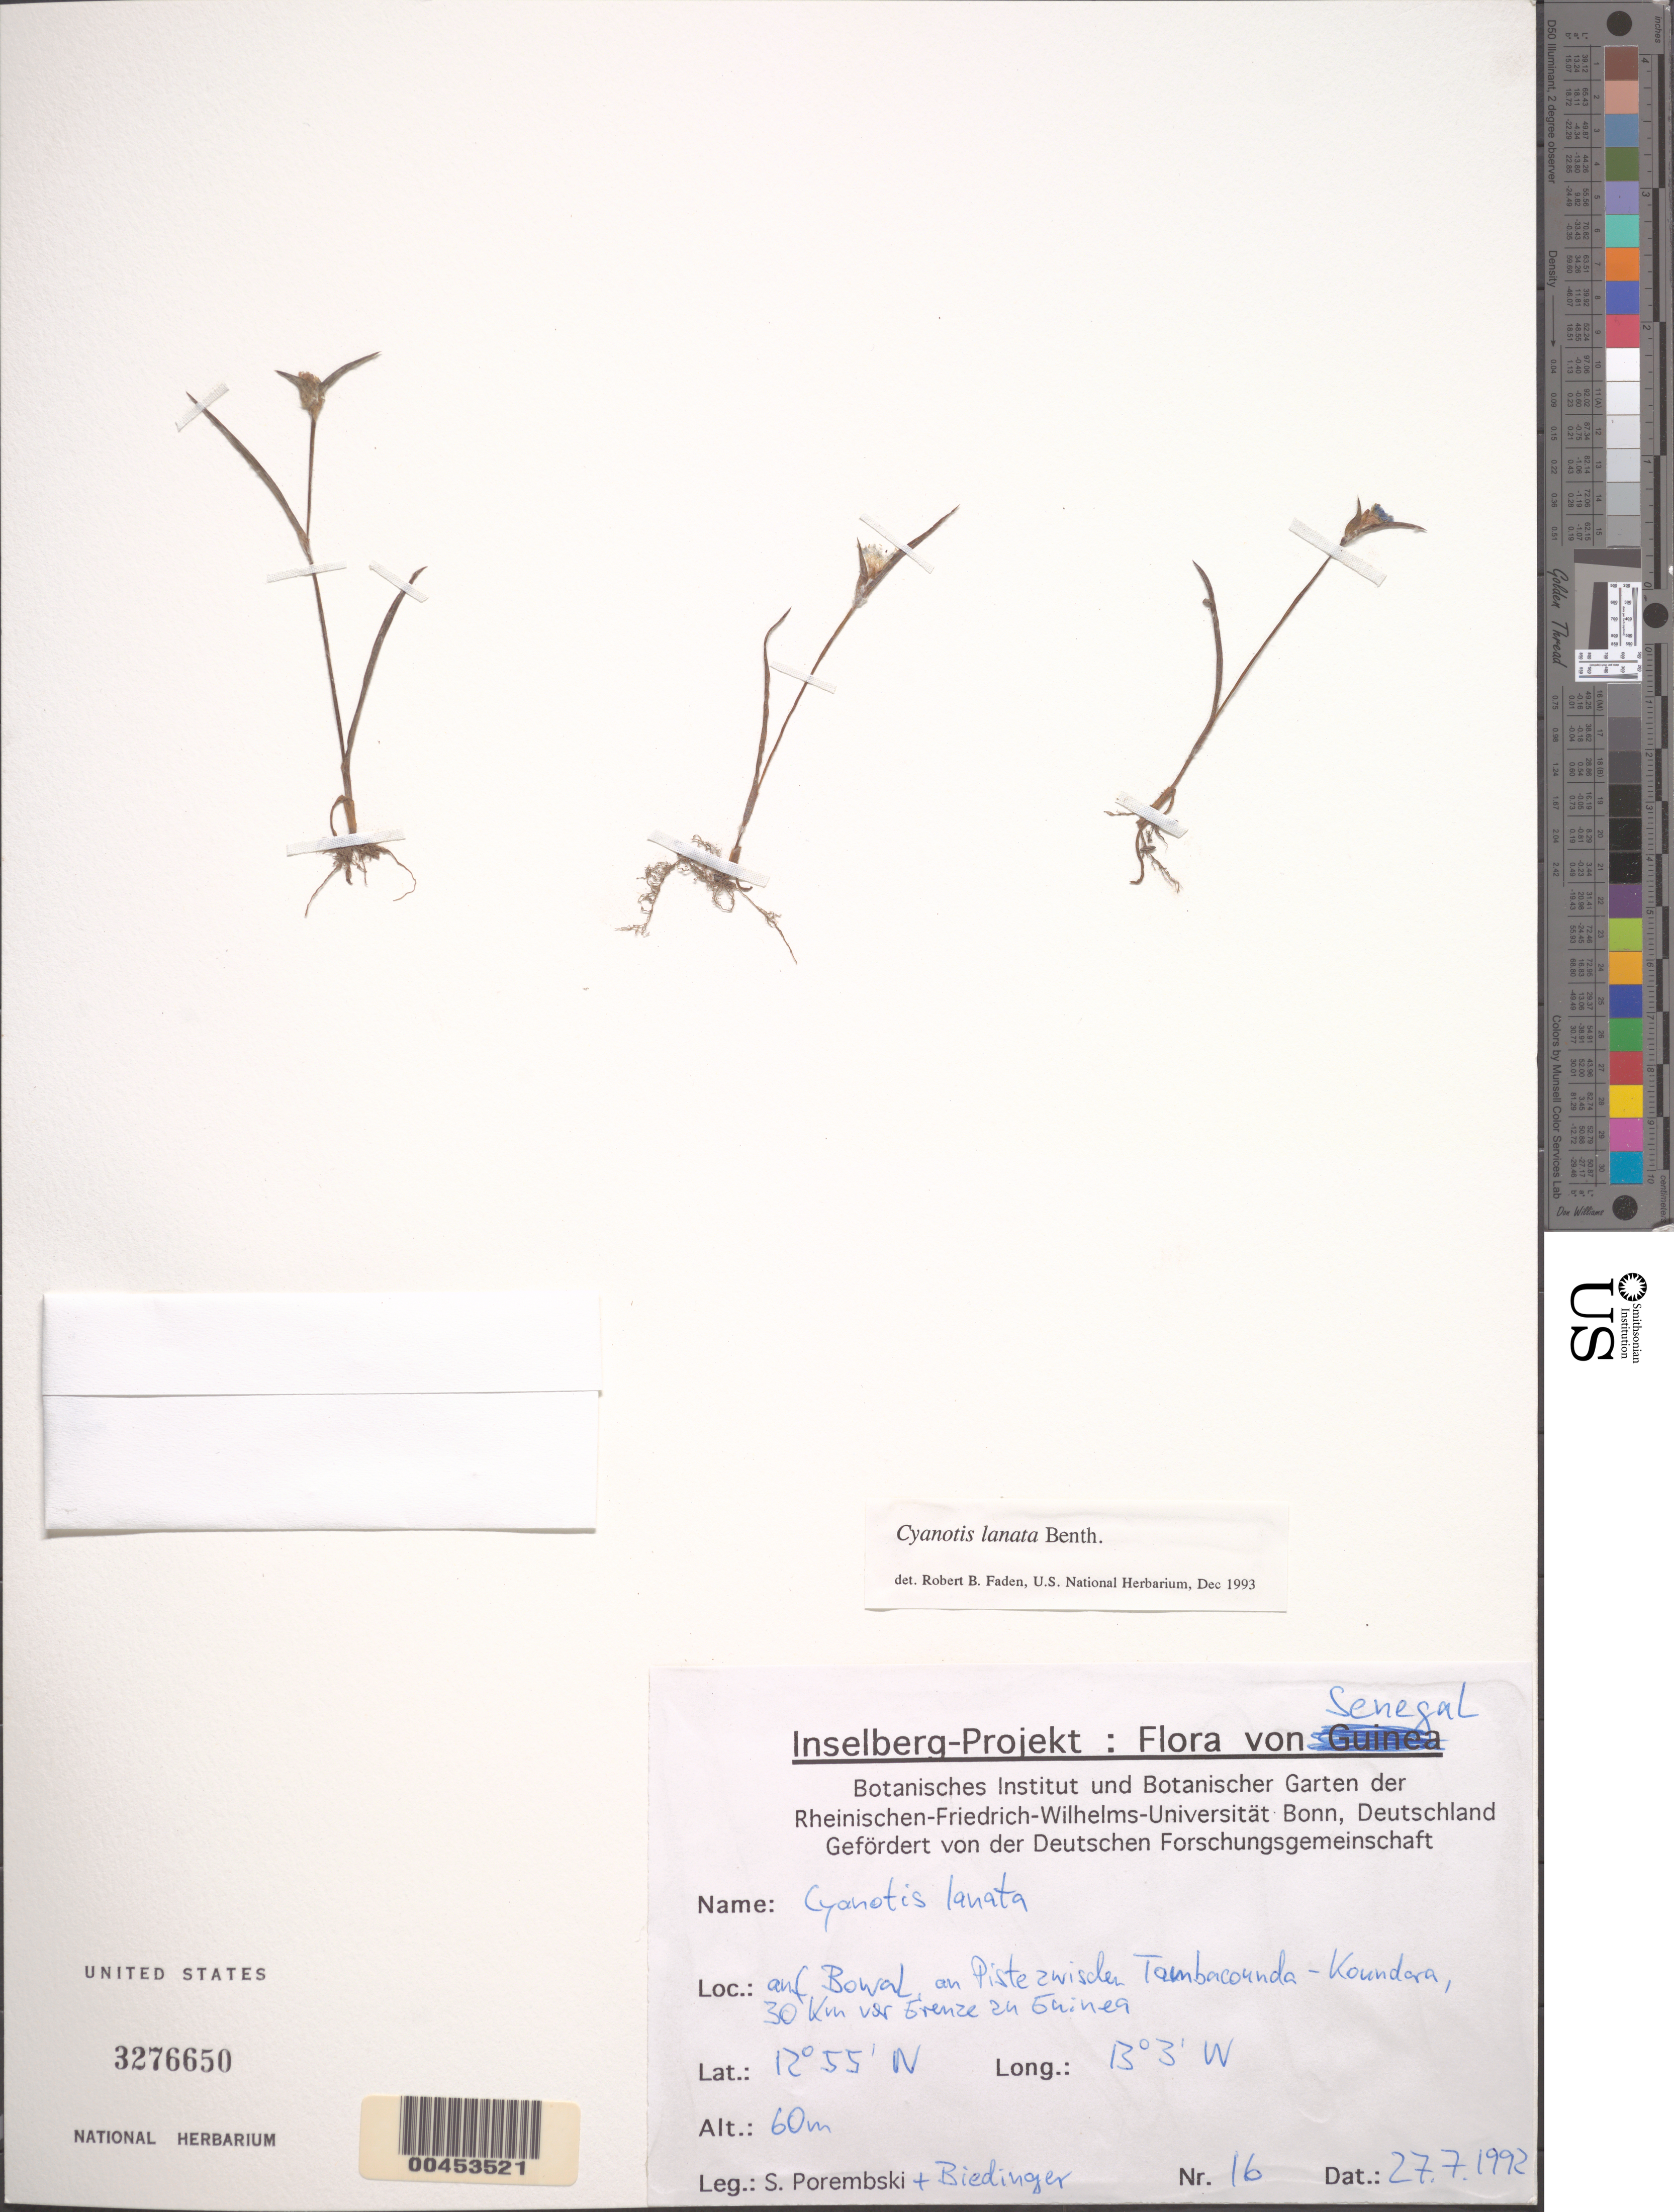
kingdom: Plantae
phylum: Tracheophyta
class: Liliopsida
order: Commelinales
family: Commelinaceae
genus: Cyanotis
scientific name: Cyanotis lanata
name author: Benth.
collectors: S. Porembski & N. Biedinger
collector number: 16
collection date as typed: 27 Jul 1992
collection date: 1992-07-27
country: Senegal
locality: Tambacounda-koundara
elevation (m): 60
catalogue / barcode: US 3276650